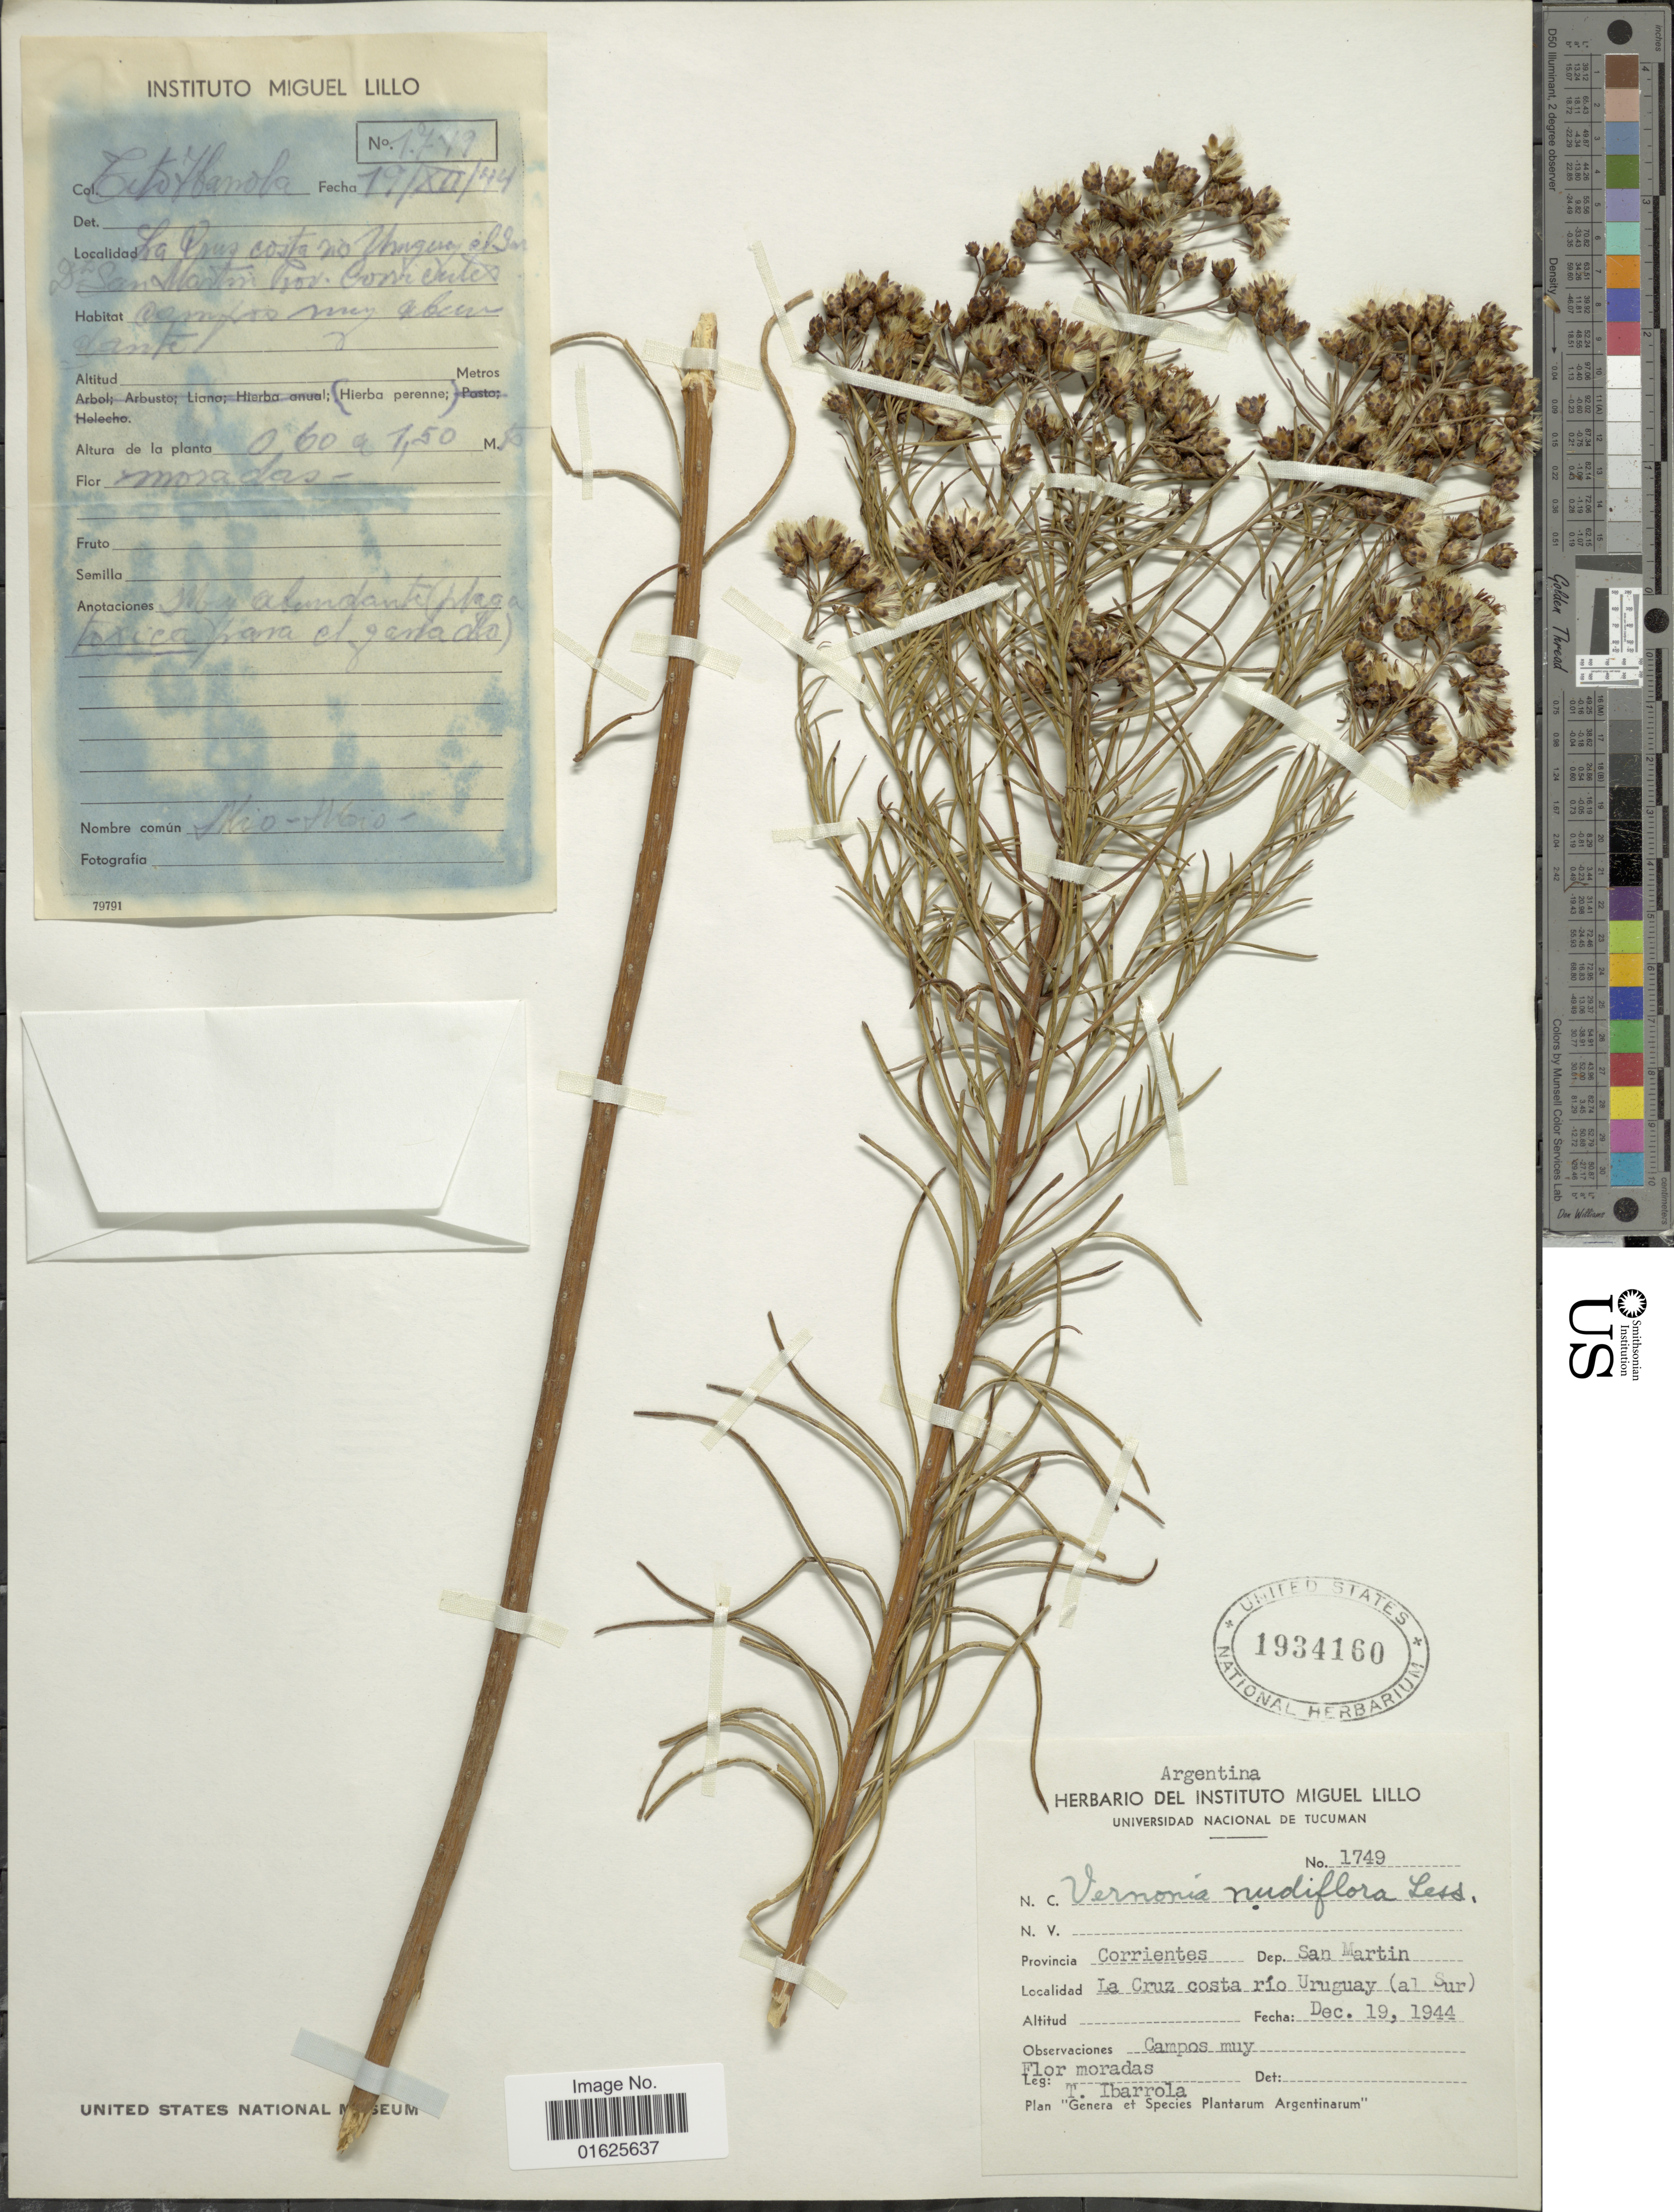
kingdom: Plantae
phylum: Tracheophyta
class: Magnoliopsida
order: Asterales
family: Asteraceae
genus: Vernonanthura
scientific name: Vernonanthura nudiflora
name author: (Less.) H. Rob.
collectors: T. Ibarrola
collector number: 1749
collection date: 1944-12-19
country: Argentina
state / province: Corrientes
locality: Dep. San Martin, La Cruz costa río Uruguay (al Sur)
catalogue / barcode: US 1934160